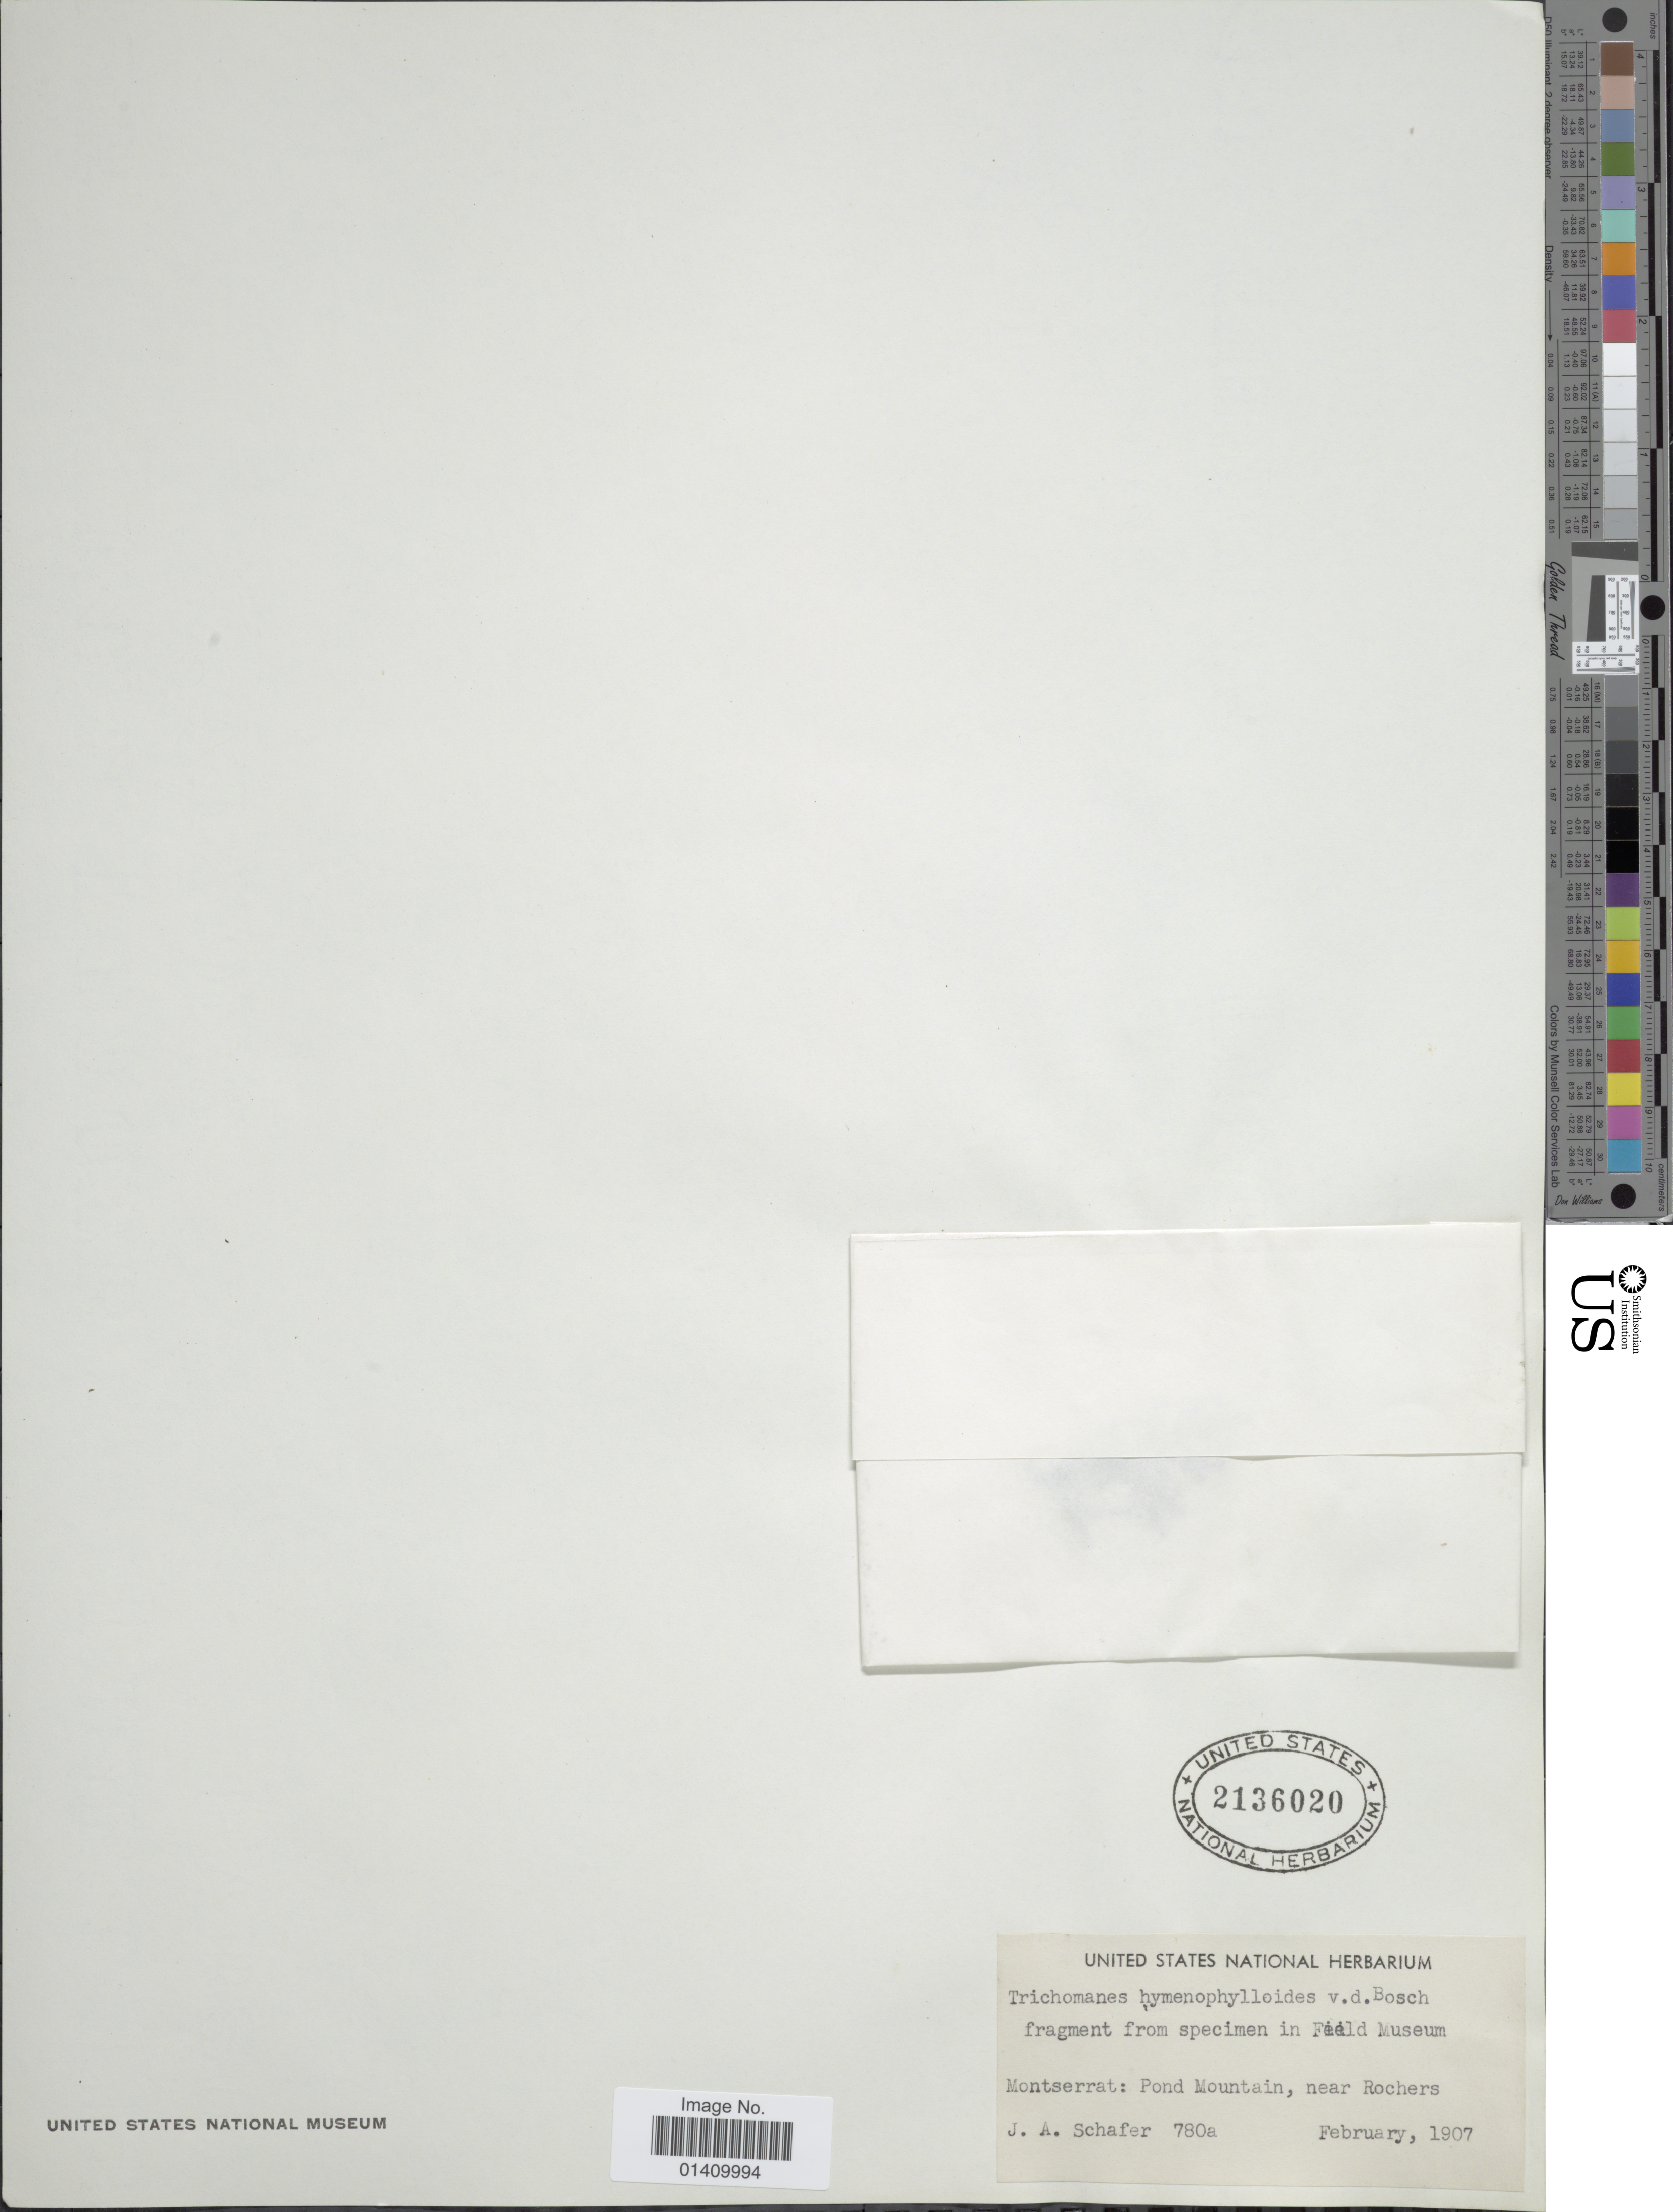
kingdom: Plantae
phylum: Tracheophyta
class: Polypodiopsida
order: Hymenophyllales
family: Hymenophyllaceae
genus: Polyphlebium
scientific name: Polyphlebium hymenophylloides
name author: (Bosch) Ebihara & Dubuisson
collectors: J. A. Schafer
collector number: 780a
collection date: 1907-02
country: Montserrat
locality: Pond Mountain near Rochers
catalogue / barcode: US 2136020